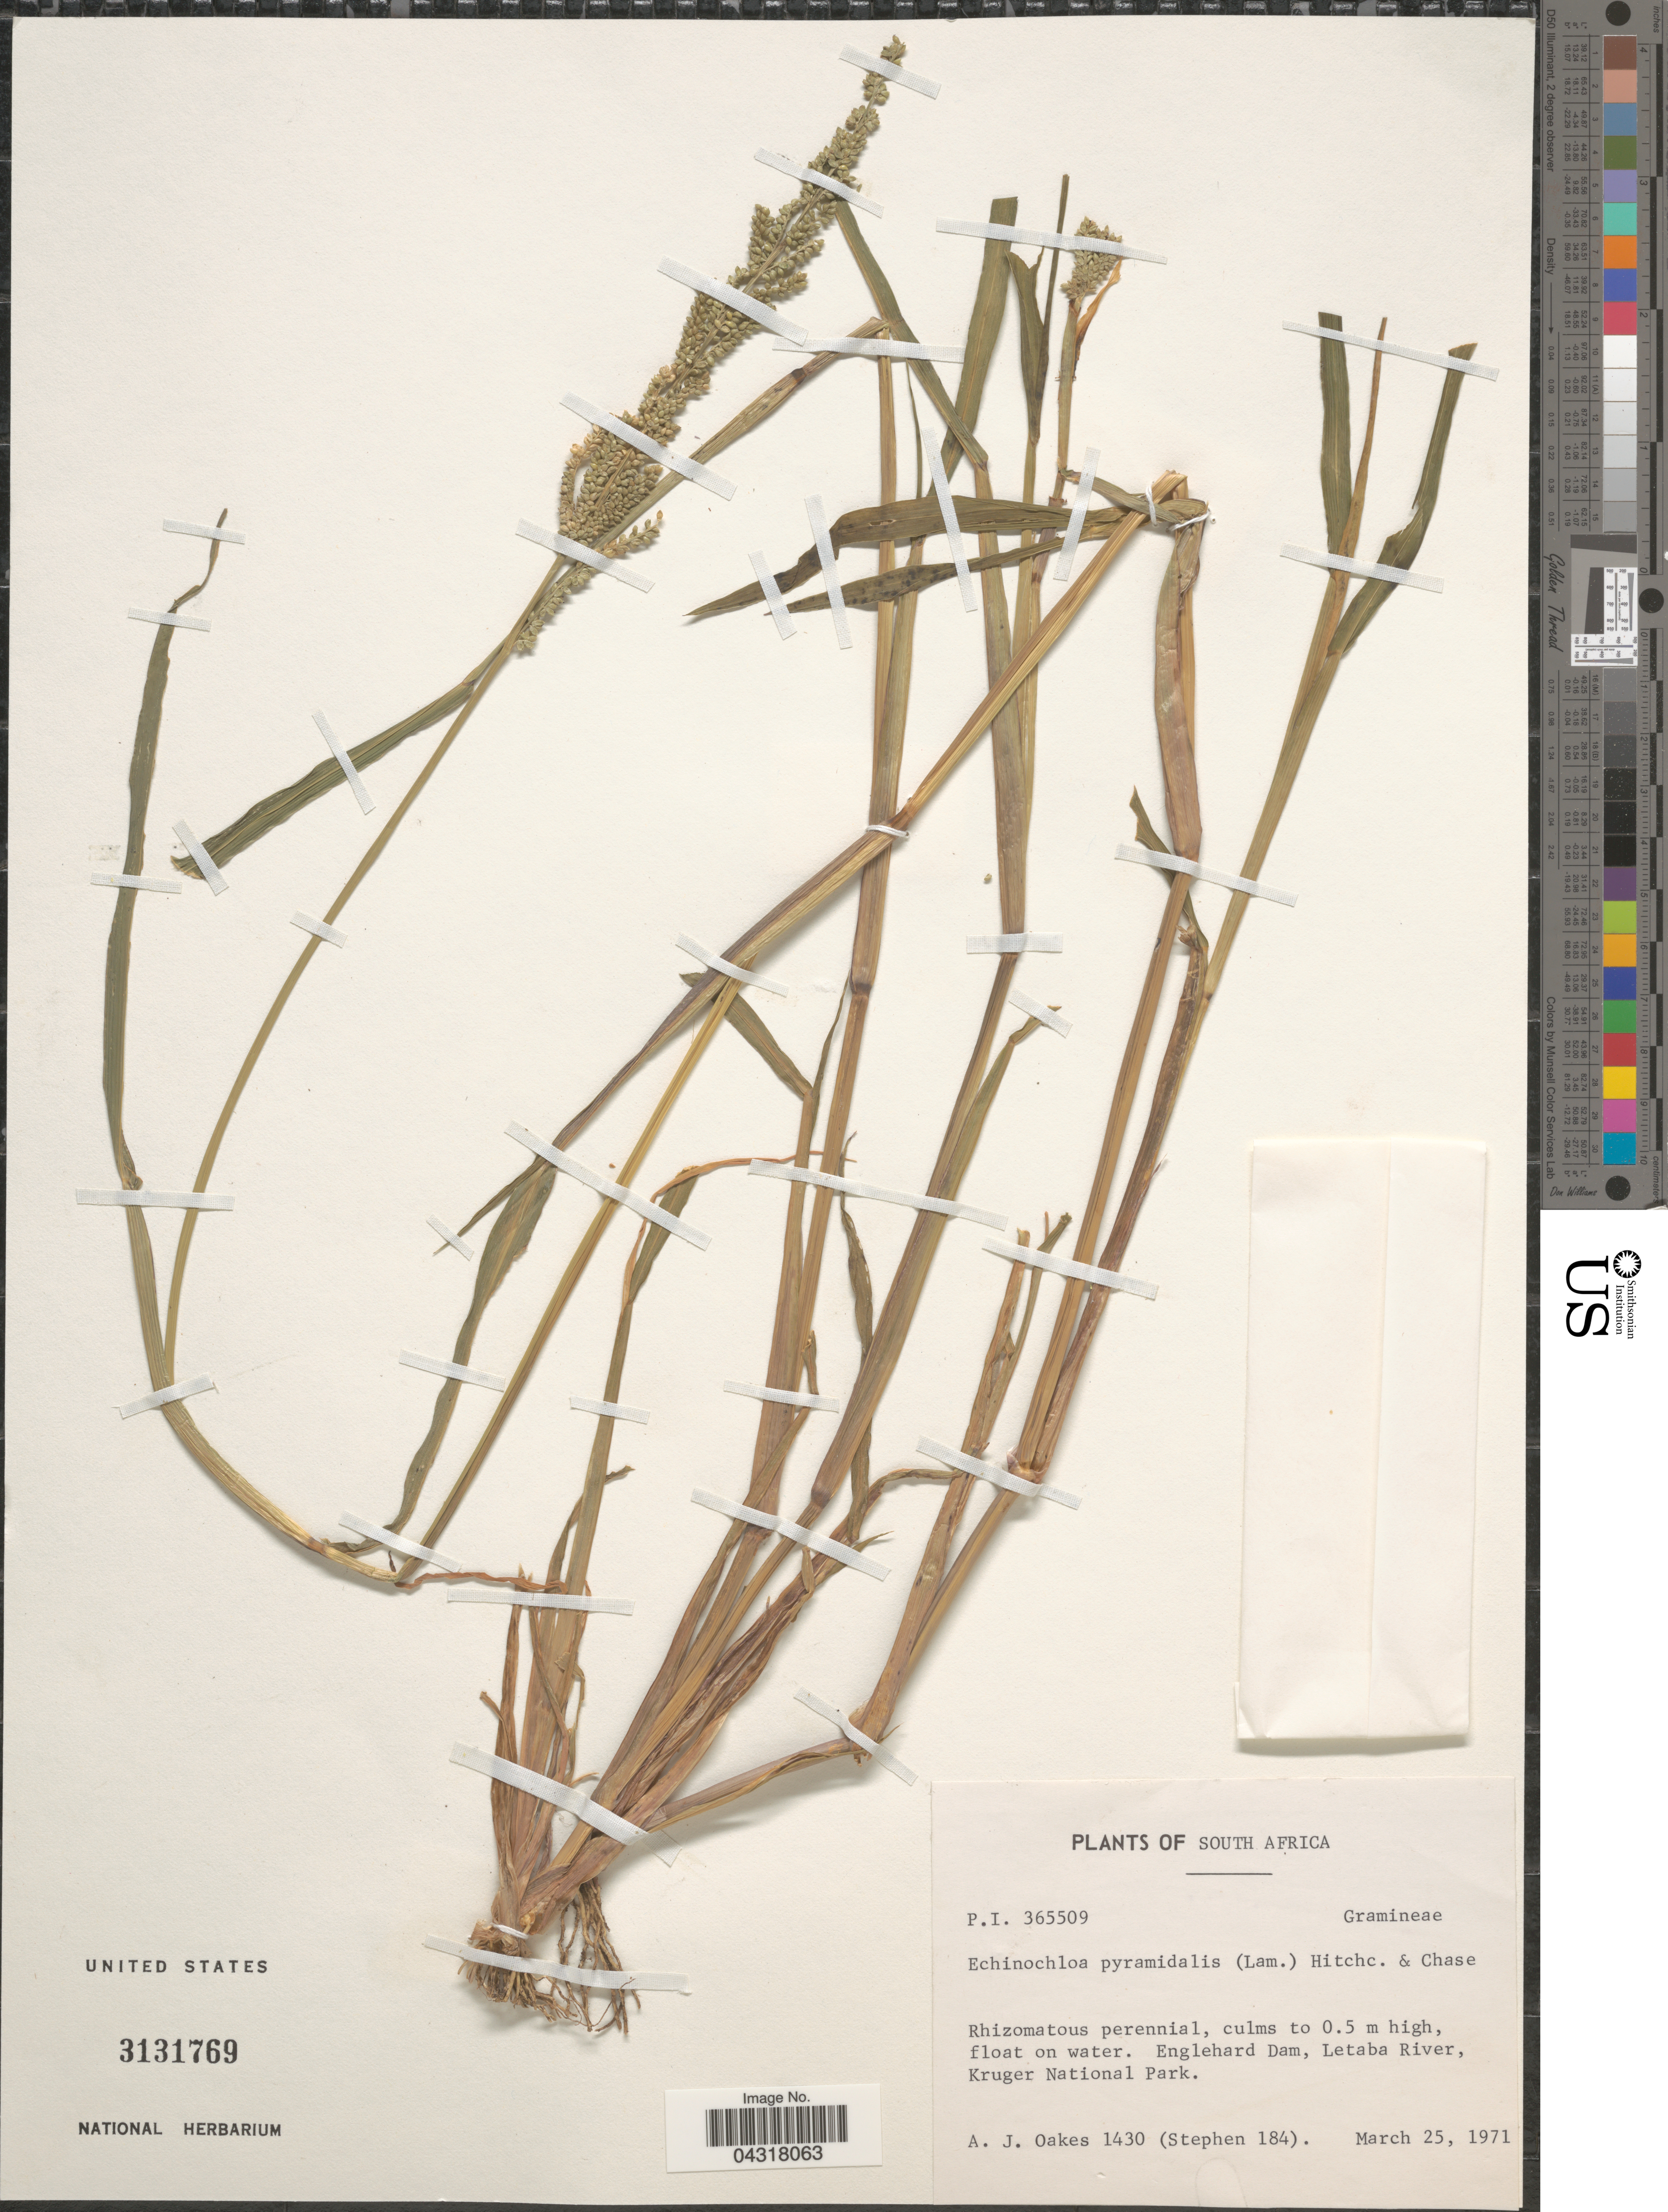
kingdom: Plantae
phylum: Tracheophyta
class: Liliopsida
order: Poales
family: Poaceae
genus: Echinochloa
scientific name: Echinochloa pyramidalis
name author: (Lam.) Hitchc. & Chase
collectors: A. Oakes & Stephen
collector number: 1430/184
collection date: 1971-03-25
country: South Africa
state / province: Limpopo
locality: Englehard Dam, Letaba River, Kruger National Park.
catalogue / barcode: US 3131769